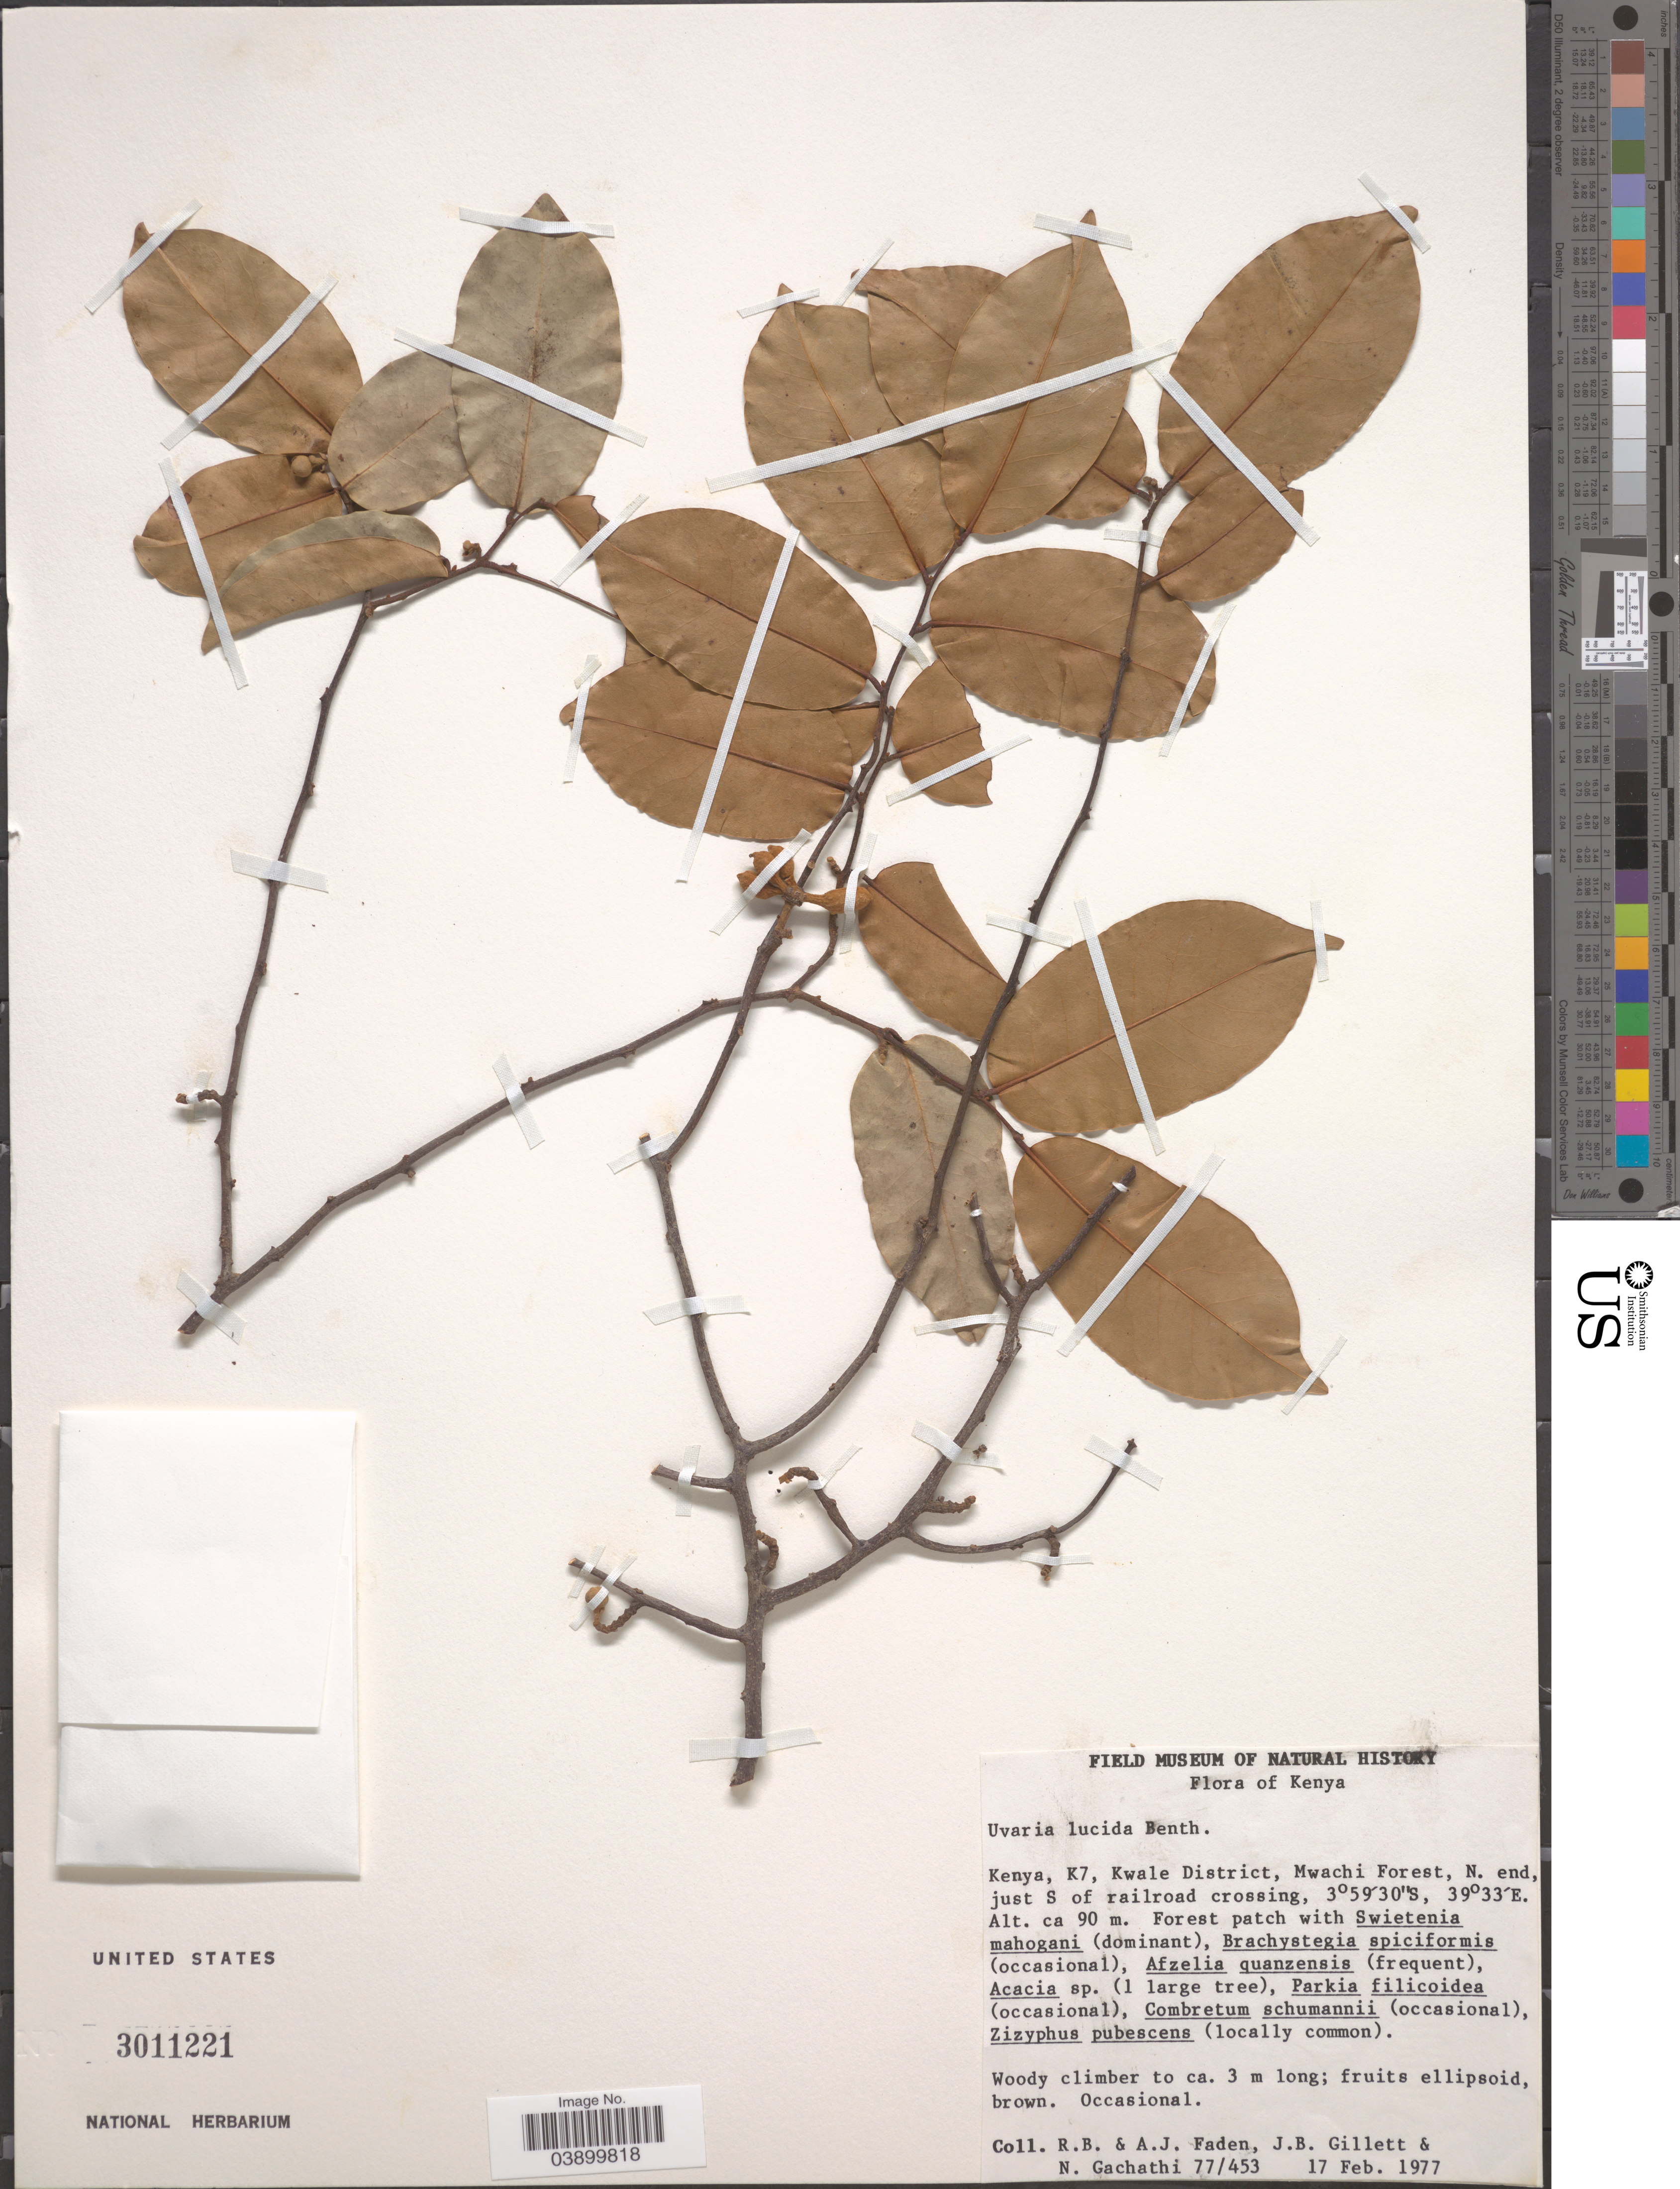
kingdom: Plantae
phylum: Tracheophyta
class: Magnoliopsida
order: Magnoliales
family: Annonaceae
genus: Uvaria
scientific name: Uvaria lucida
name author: Bojer ex Sweet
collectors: R. B. Faden, A. J. Faden, J. B. Gillett & N. Gachathi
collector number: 77/453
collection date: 1977-02-17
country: Kenya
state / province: Kwale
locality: K7, Kwale District, Mwachi Forest, N. end, just S of railroad crossing.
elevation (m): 90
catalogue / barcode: US 3011221